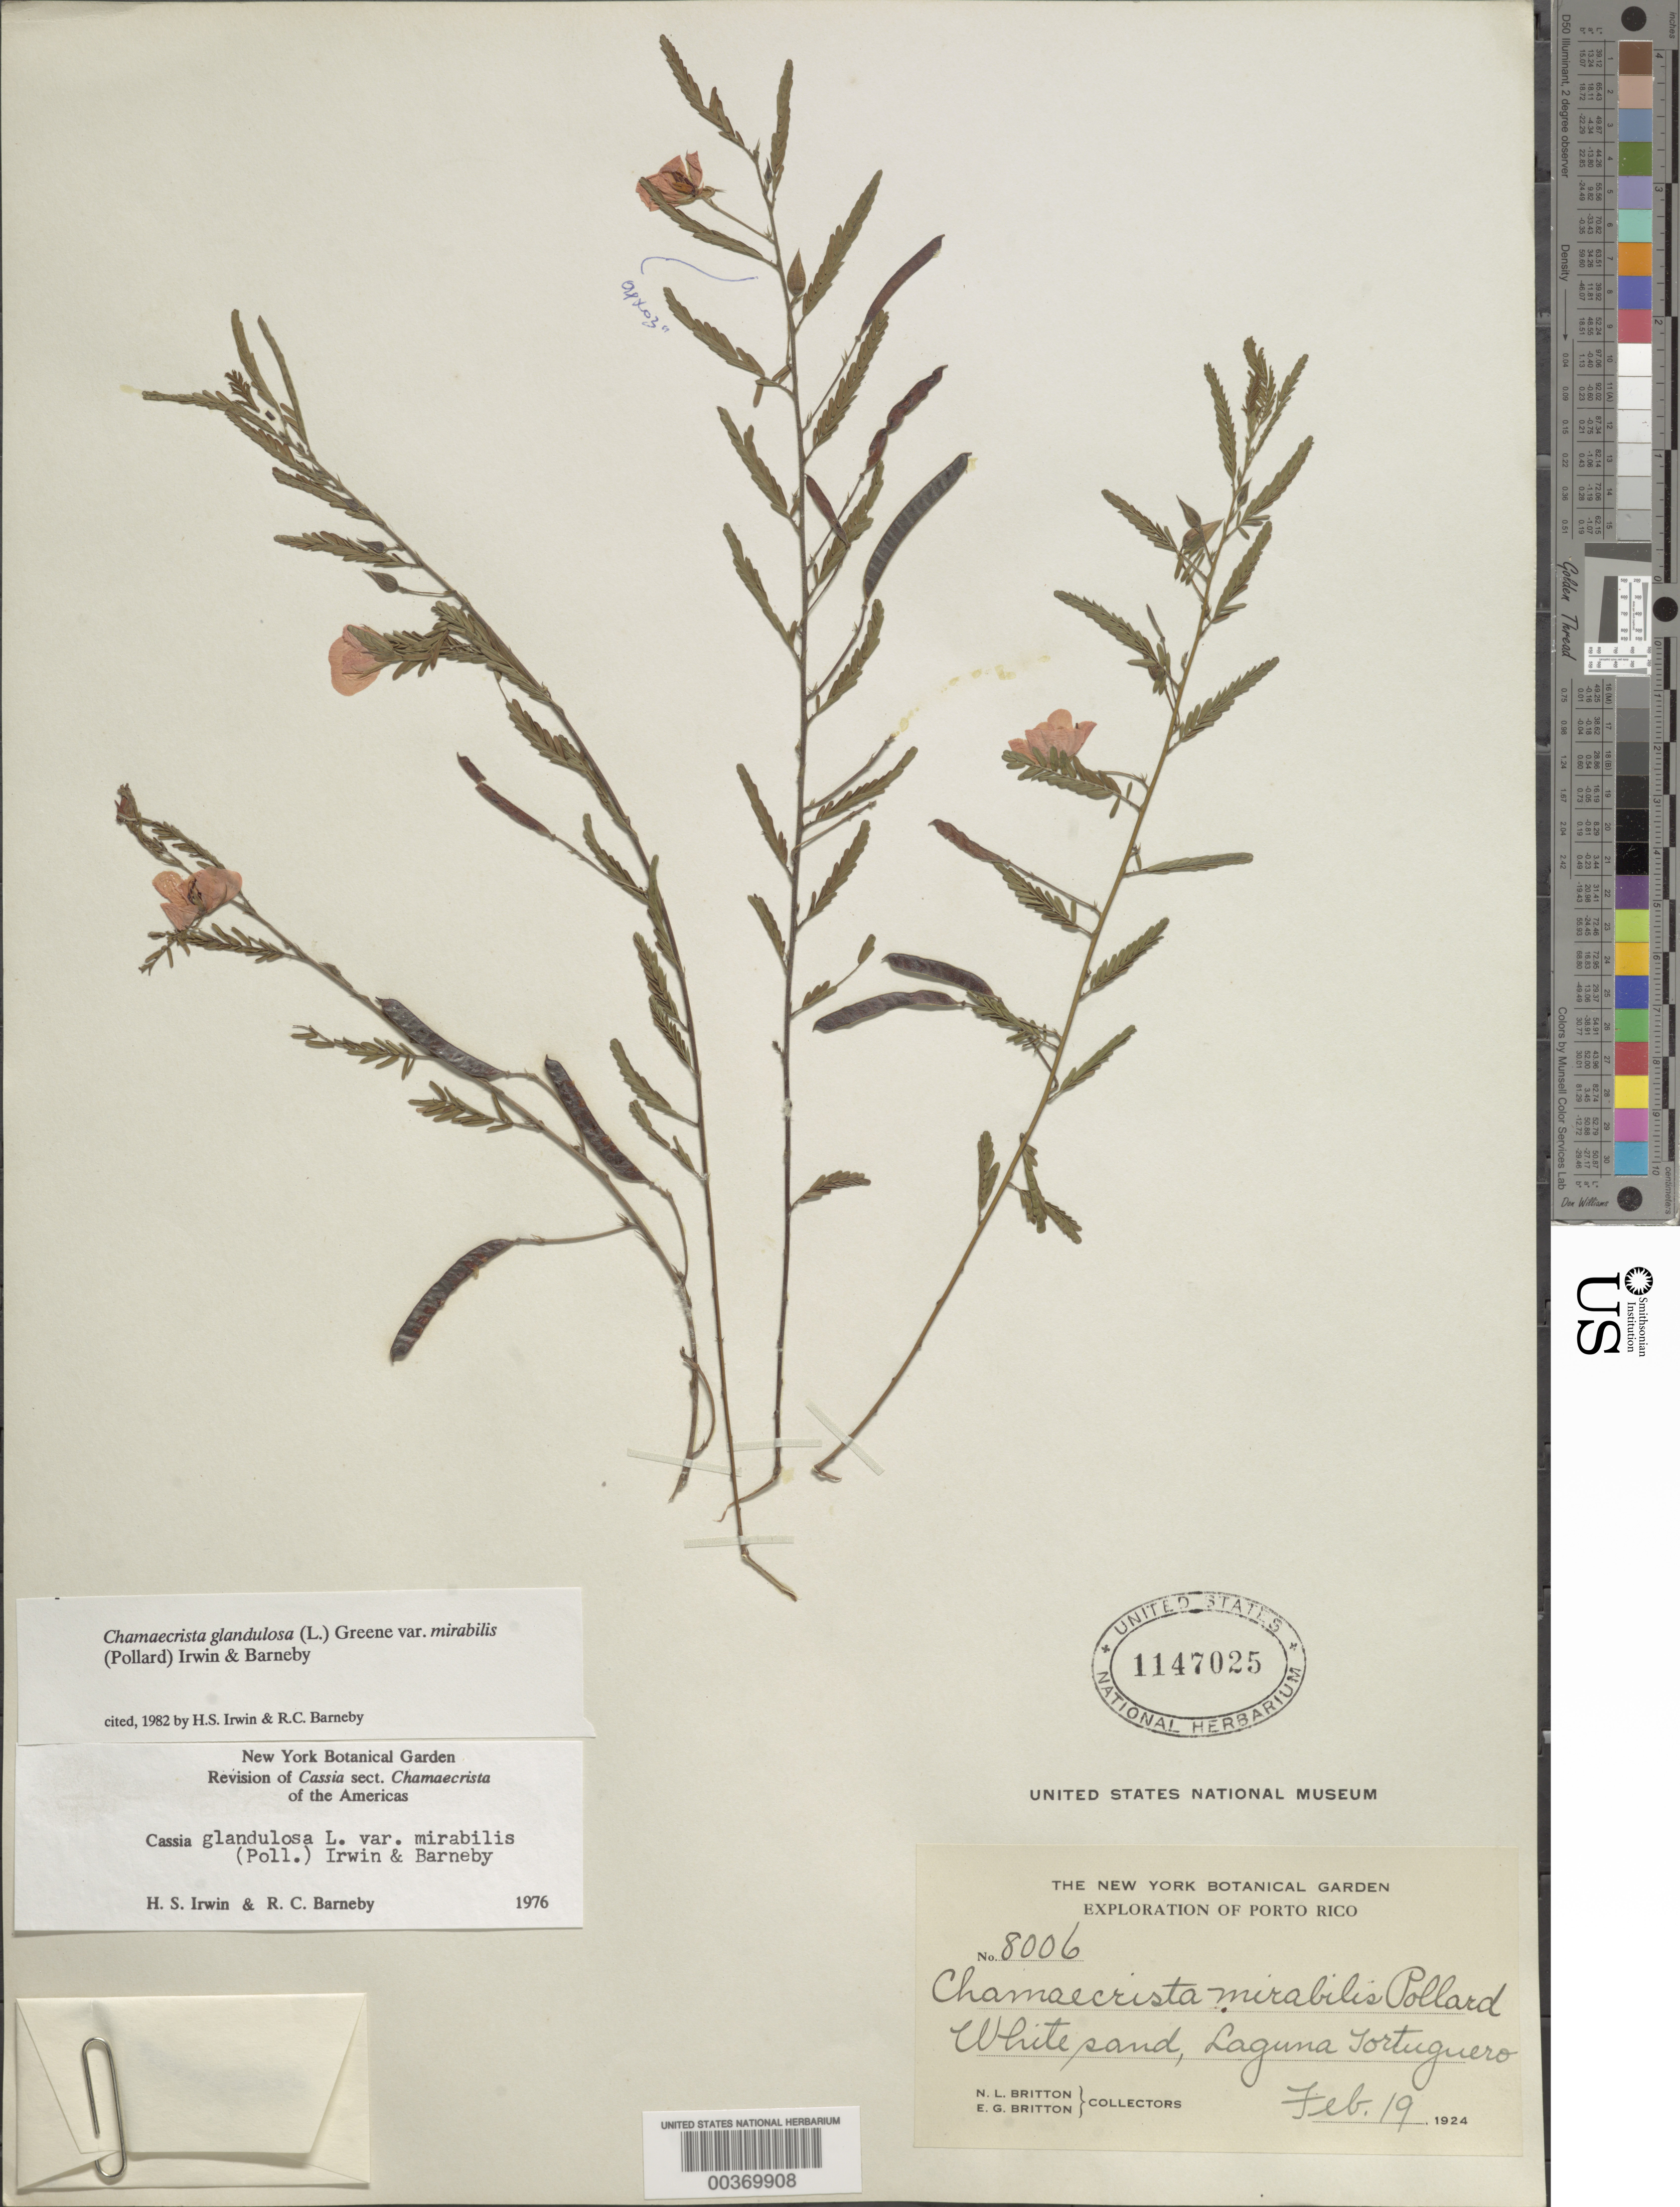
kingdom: Plantae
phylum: Tracheophyta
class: Magnoliopsida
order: Fabales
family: Fabaceae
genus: Chamaecrista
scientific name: Chamaecrista glandulosa var. mirabilis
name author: (Pollard) H.S. Irwin & Barneby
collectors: N. Britton & E. G. Britton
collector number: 8006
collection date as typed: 19 Feb 1924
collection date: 1924-02-19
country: Puerto Rico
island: Greater Antilles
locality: Laguna tortuguero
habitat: White sand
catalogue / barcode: US 1147025